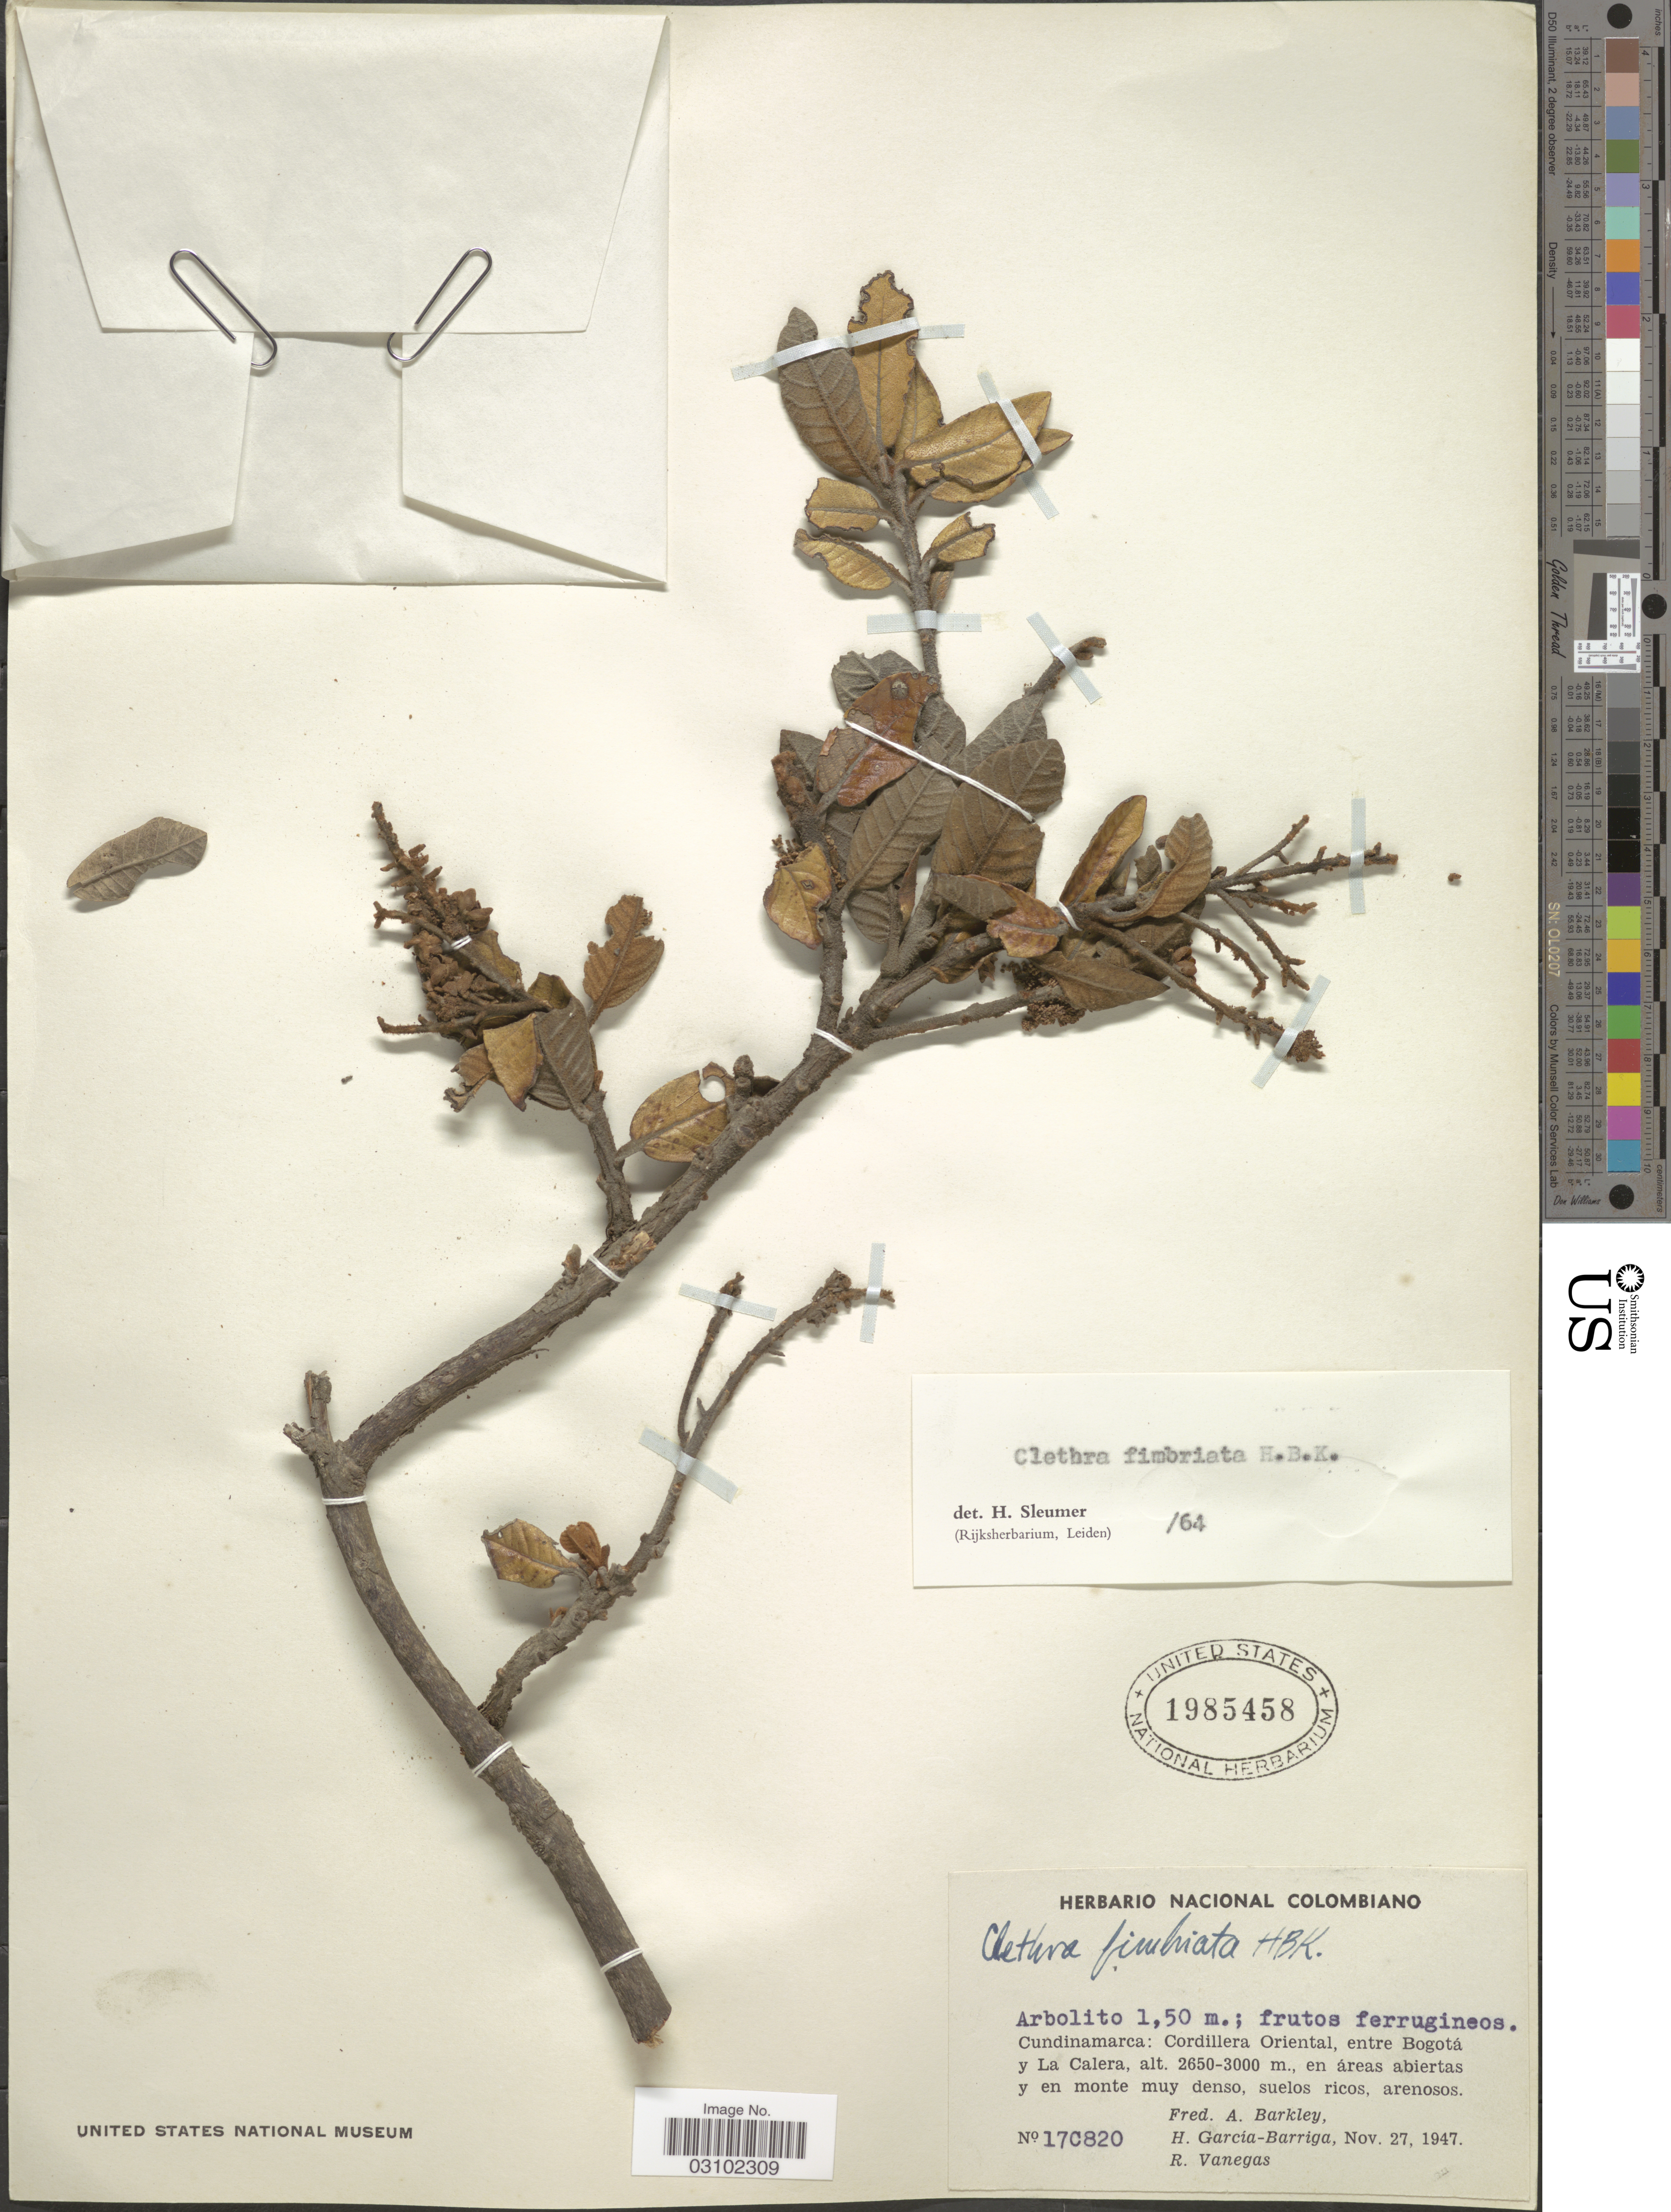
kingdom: Plantae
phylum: Tracheophyta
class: Magnoliopsida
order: Ericales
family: Clethraceae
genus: Clethra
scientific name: Clethra fimbriata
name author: Kunth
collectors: F. A. Barkley, H. García Barriga & R. Vanegas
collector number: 17C820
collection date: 1947-11-27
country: Colombia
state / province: Cundinamarca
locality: Cordillera Oriental, entre Bogotá y La Calera.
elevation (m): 2650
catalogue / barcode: US 1985458